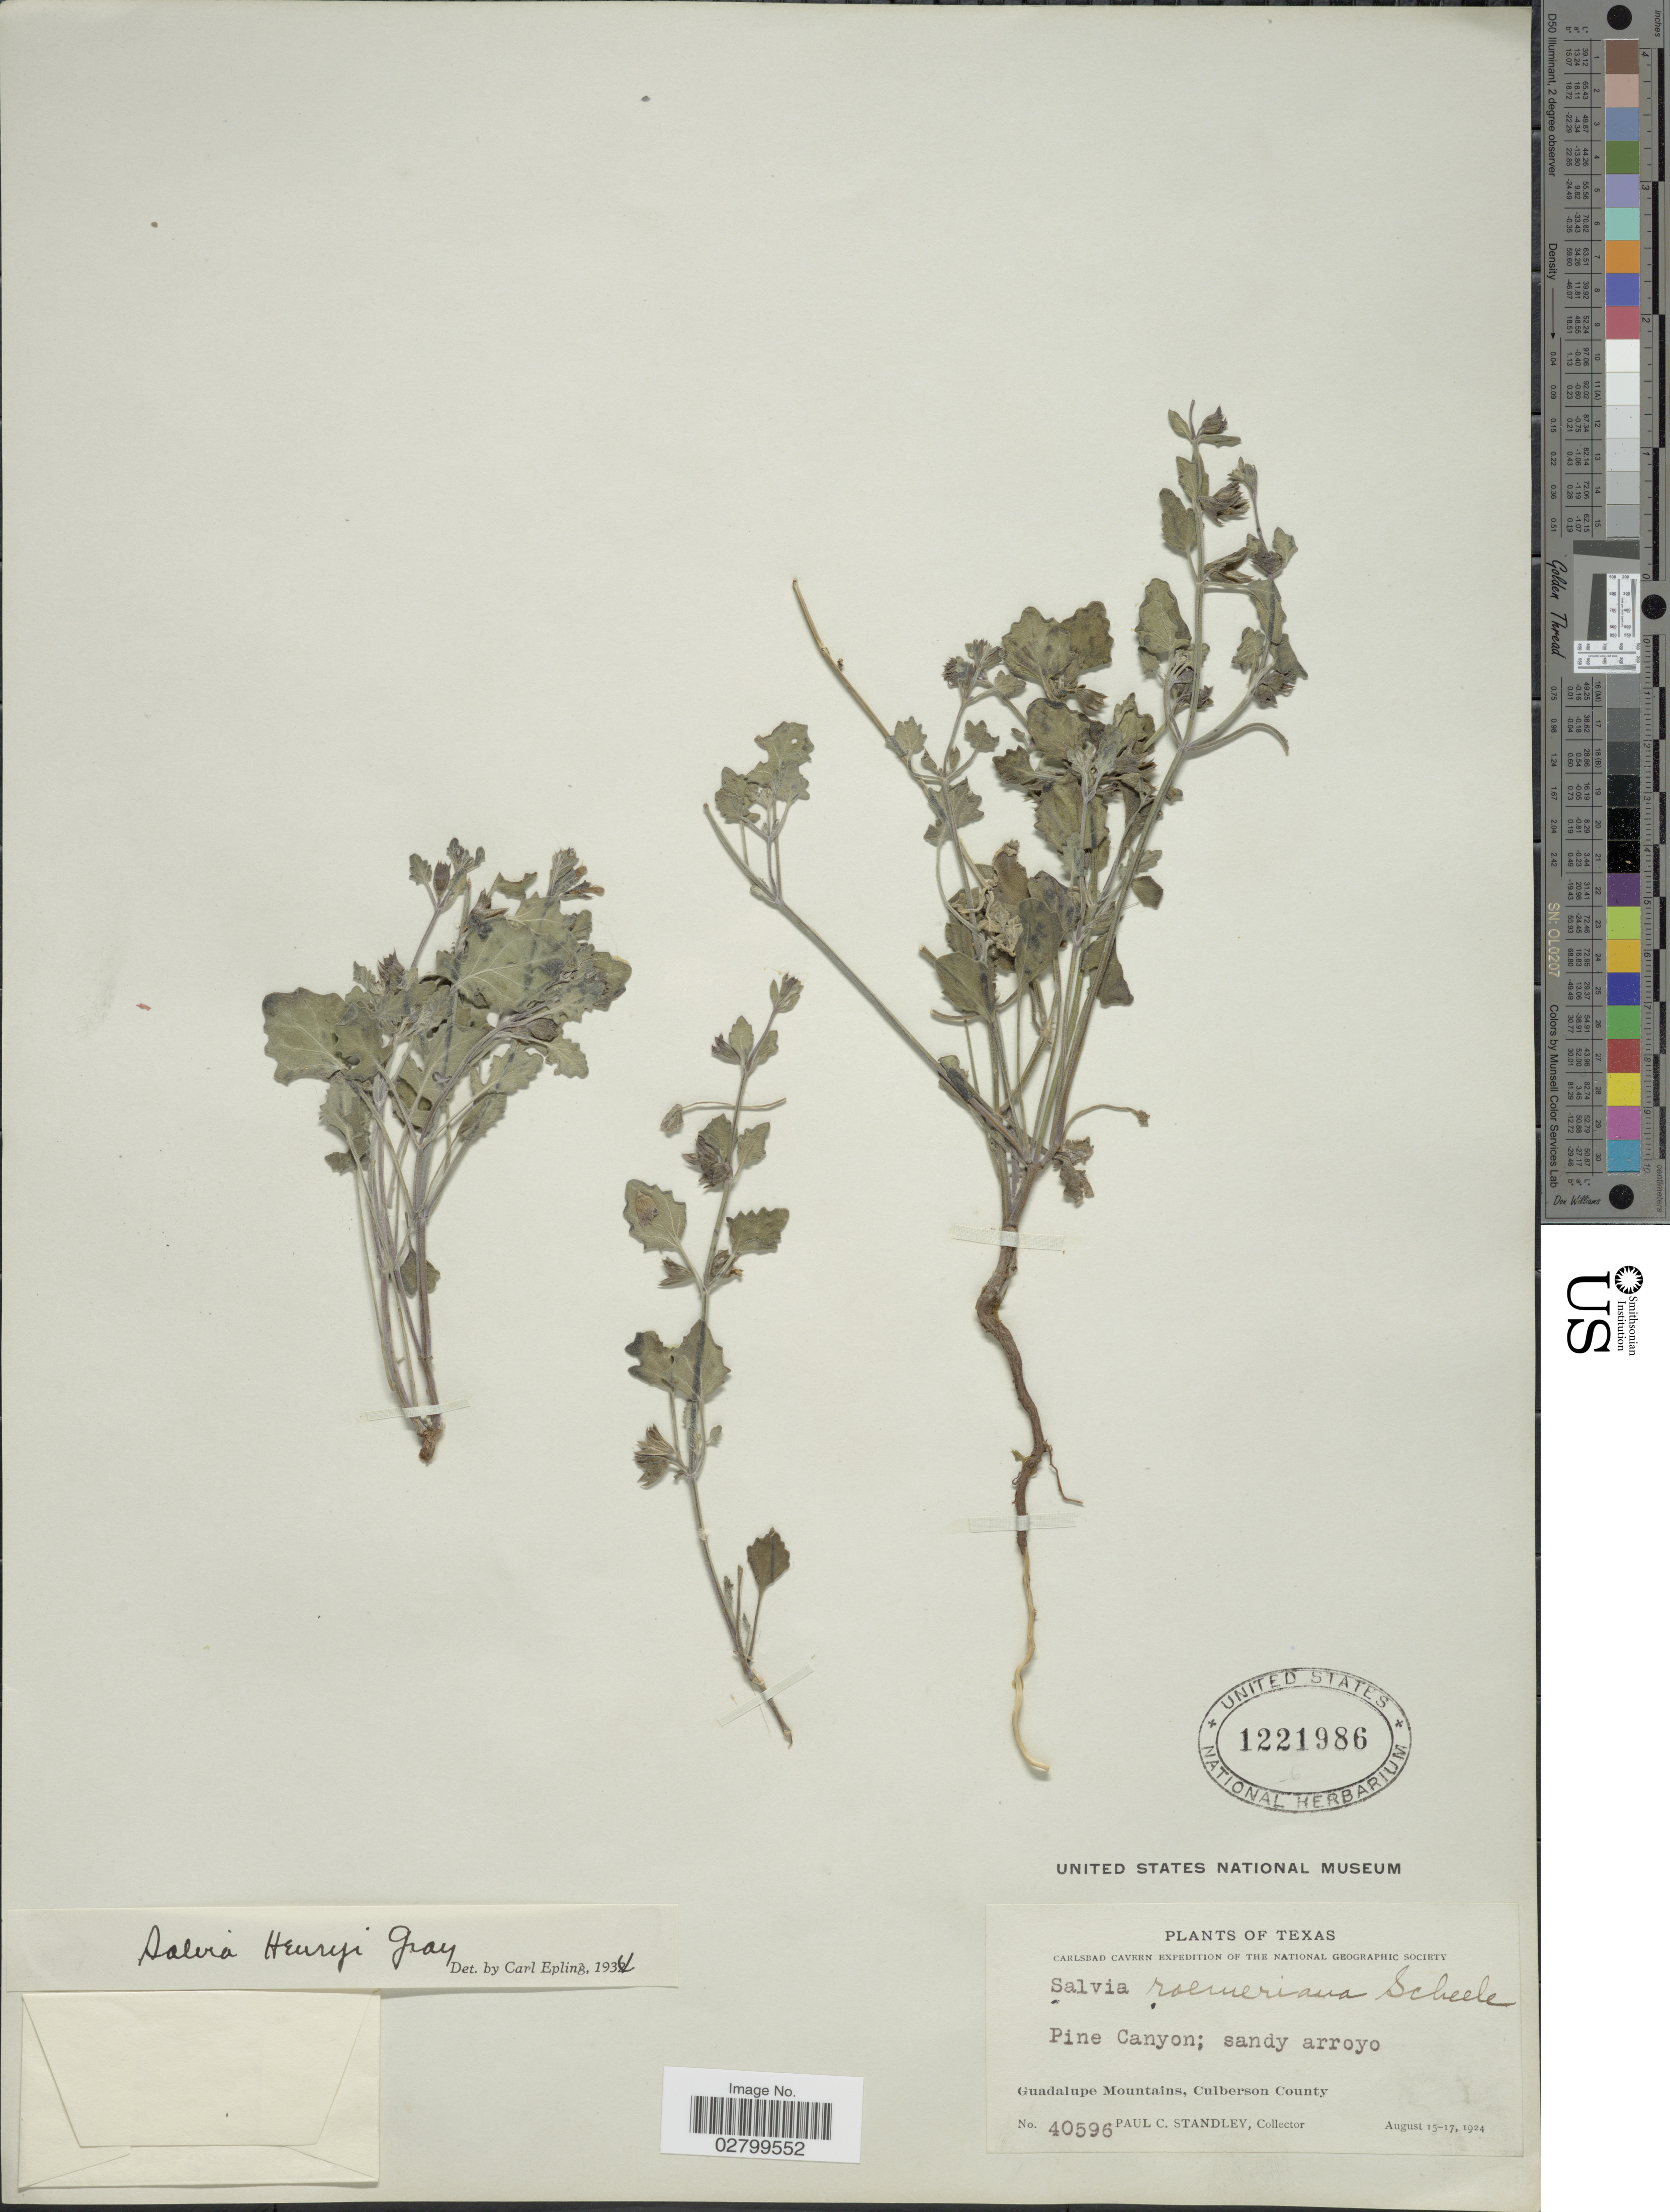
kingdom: Plantae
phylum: Tracheophyta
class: Magnoliopsida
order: Lamiales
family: Lamiaceae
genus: Salvia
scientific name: Salvia henryi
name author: A. Gray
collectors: P. C. Standley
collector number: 40596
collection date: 1924-08-15/1924-08-17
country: United States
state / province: Texas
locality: Pine Canyon; sandy arroyo. Guadalupe Mountains, Culberson County.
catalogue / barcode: US 1221986